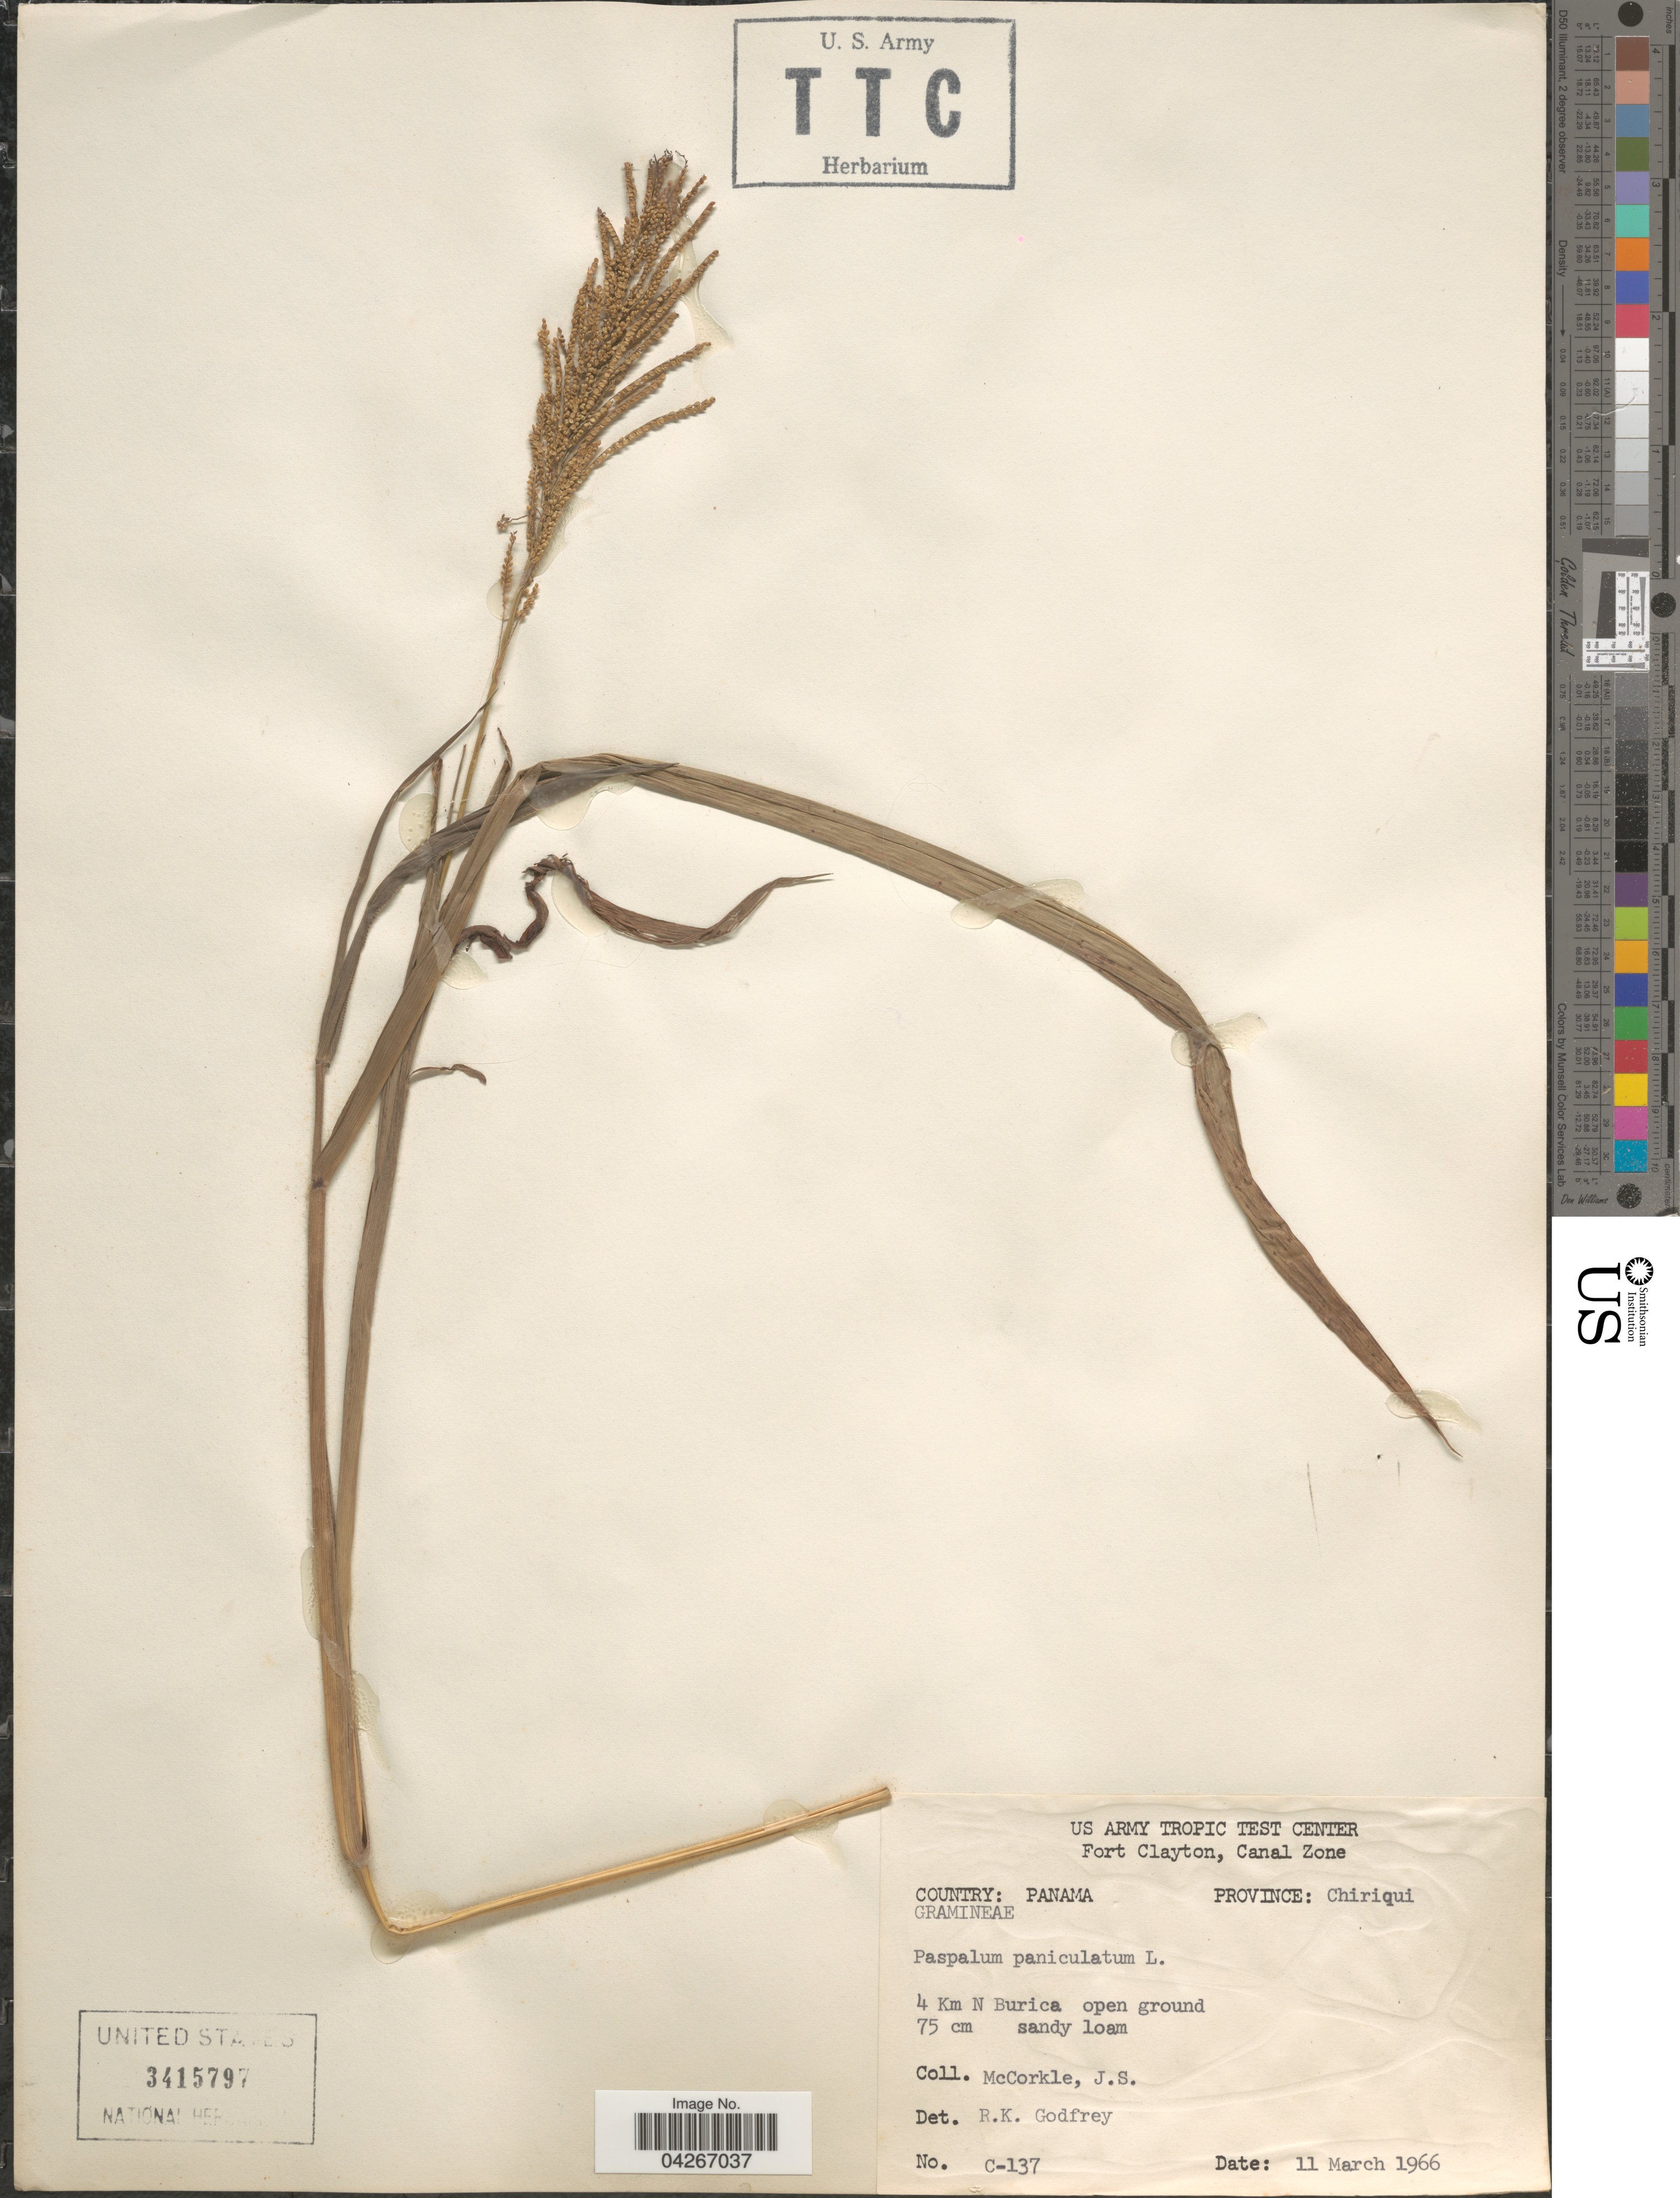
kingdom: Plantae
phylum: Tracheophyta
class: Liliopsida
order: Poales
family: Poaceae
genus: Paspalum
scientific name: Paspalum paniculatum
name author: L.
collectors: J. McCorkle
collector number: C-137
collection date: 1966-03-11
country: Panama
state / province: Chiriqui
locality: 4 Km N Burica.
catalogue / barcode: US 3415797